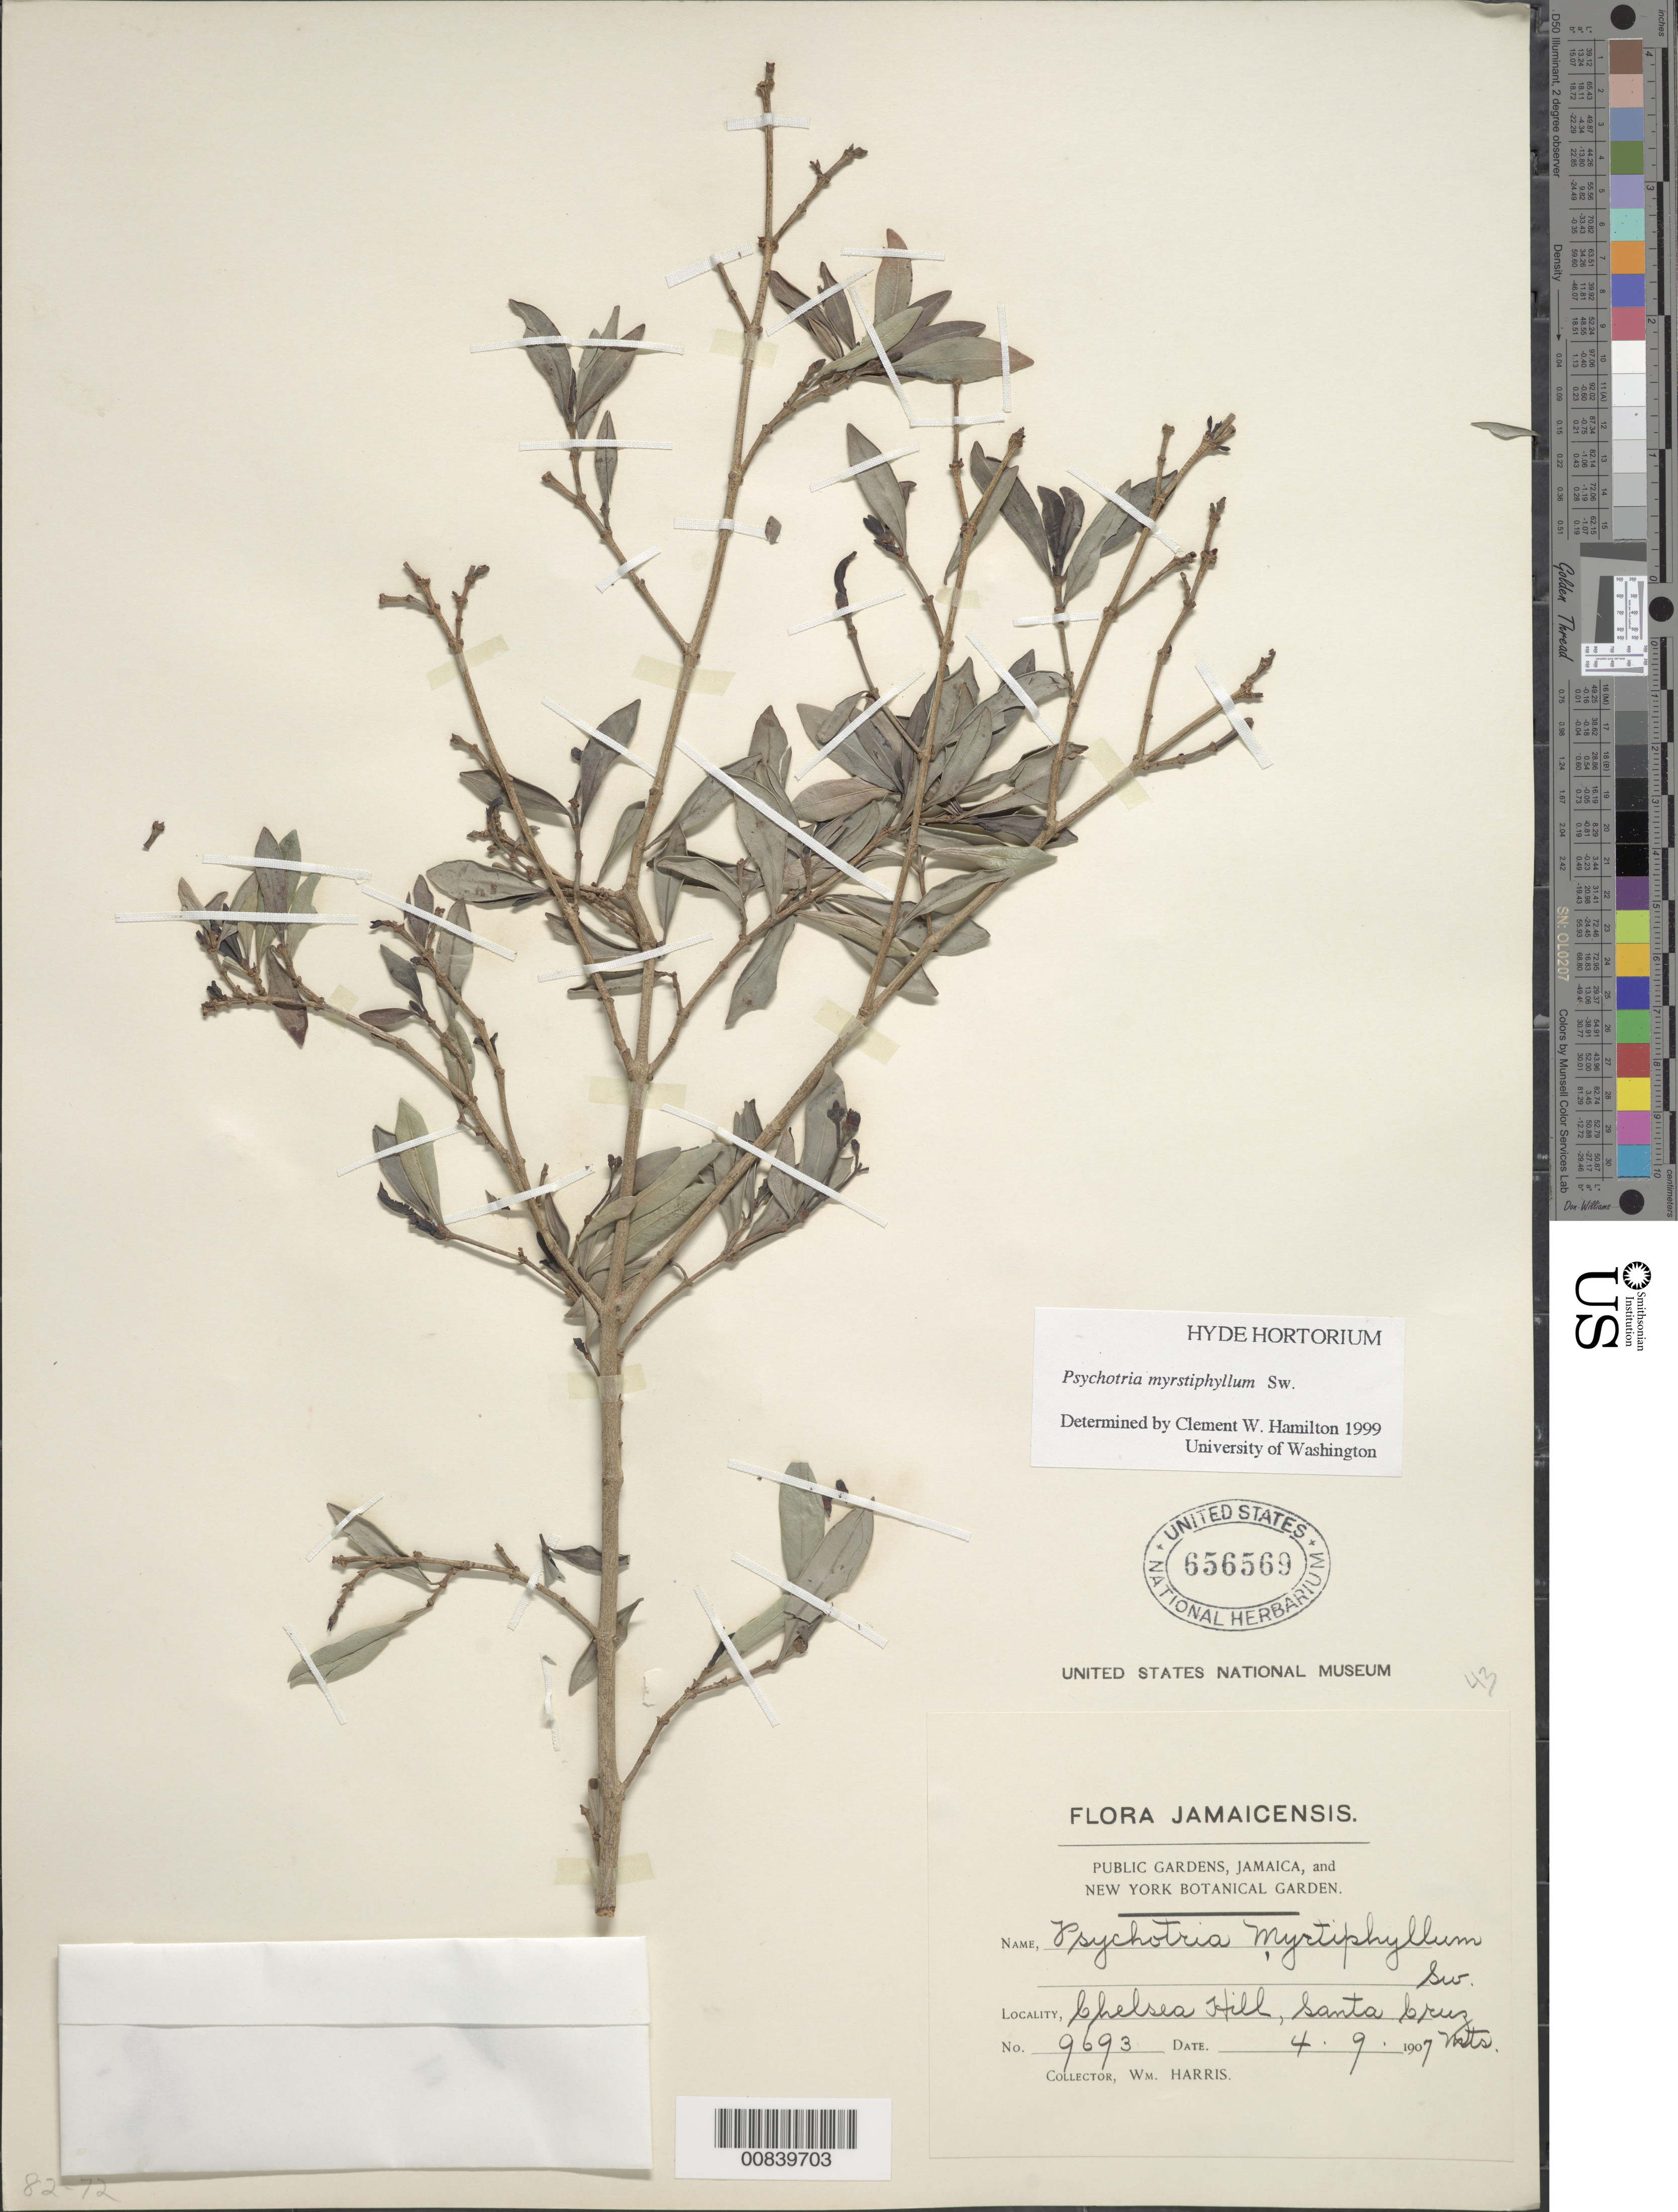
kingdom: Plantae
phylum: Tracheophyta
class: Magnoliopsida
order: Gentianales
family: Rubiaceae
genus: Psychotria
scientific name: Psychotria myrtiphyllum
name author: Sw.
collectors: W. H. Harris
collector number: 9693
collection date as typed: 04 Sep 1907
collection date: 1907-09-04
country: Jamaica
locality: Chelsea Hill, Santa Cruz Mts.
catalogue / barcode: US 656569